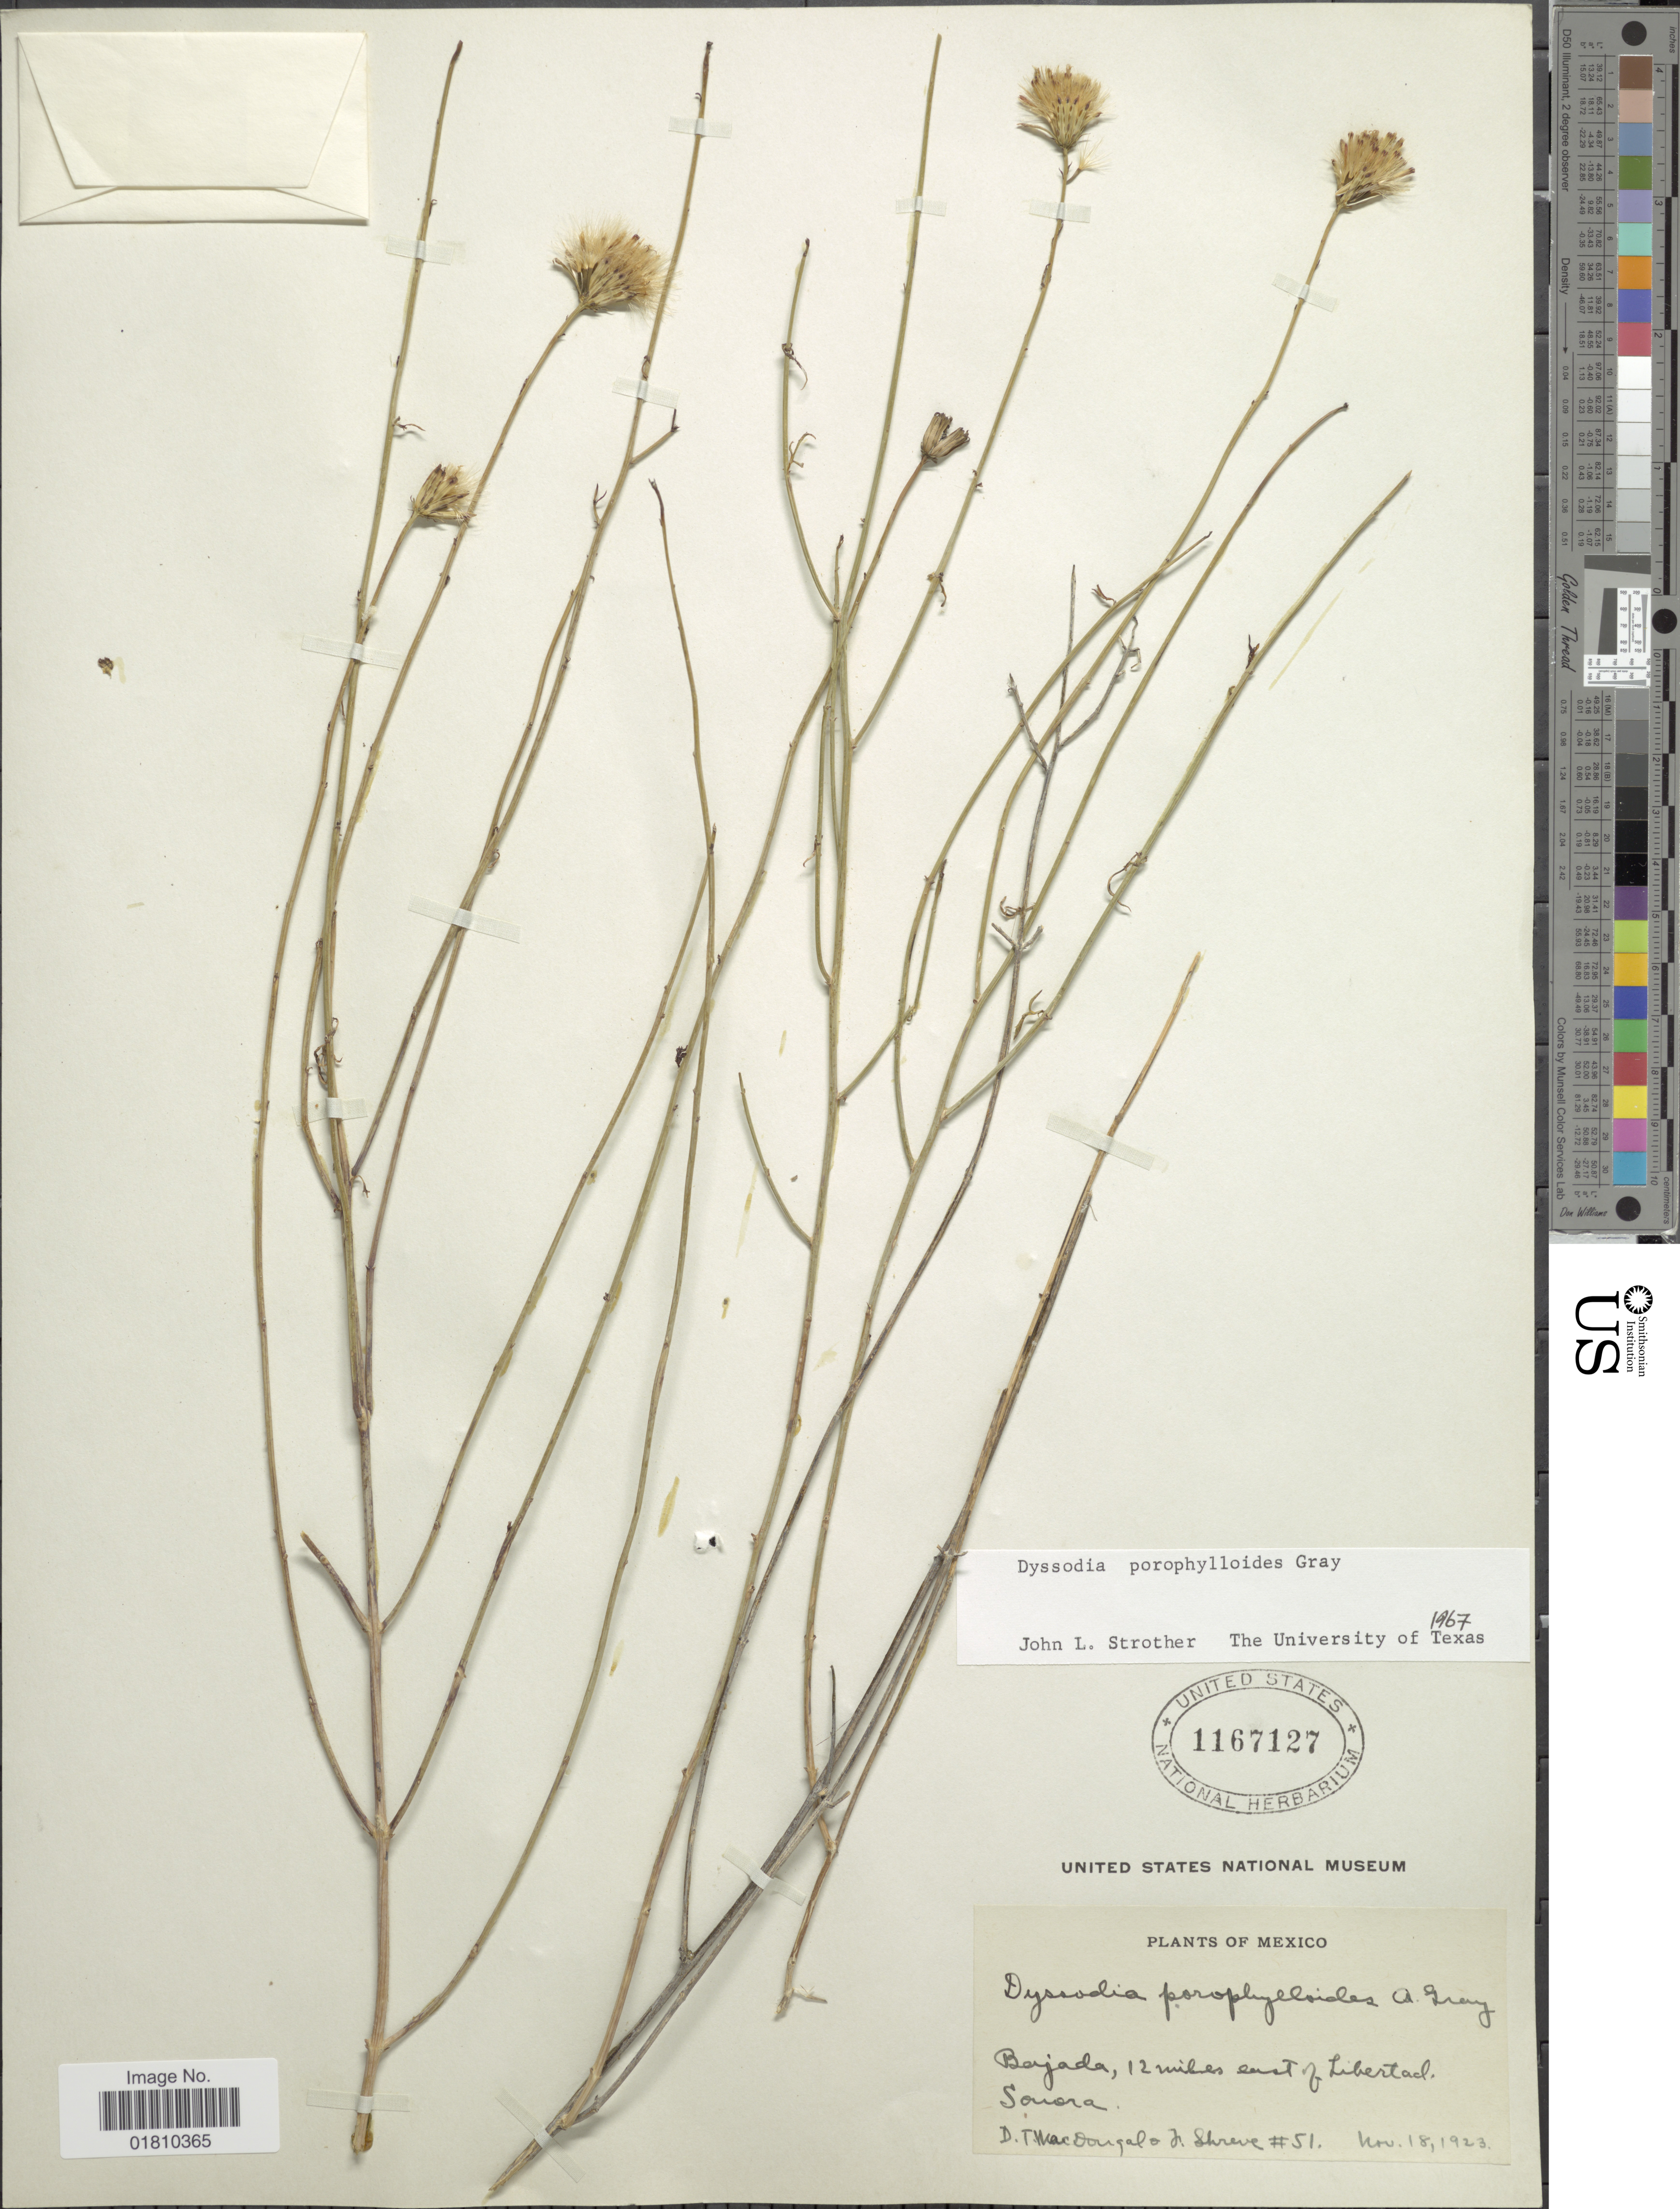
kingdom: Plantae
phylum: Tracheophyta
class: Magnoliopsida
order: Asterales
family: Asteraceae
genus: Adenophyllum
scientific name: Adenophyllum porophylloides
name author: (A. Gray) Strother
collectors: D. T. MacDougal & F. Shreve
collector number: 51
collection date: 1923-11-18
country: Mexico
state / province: Sonora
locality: Bajada, 12 miles east of Libertad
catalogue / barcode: US 1167127